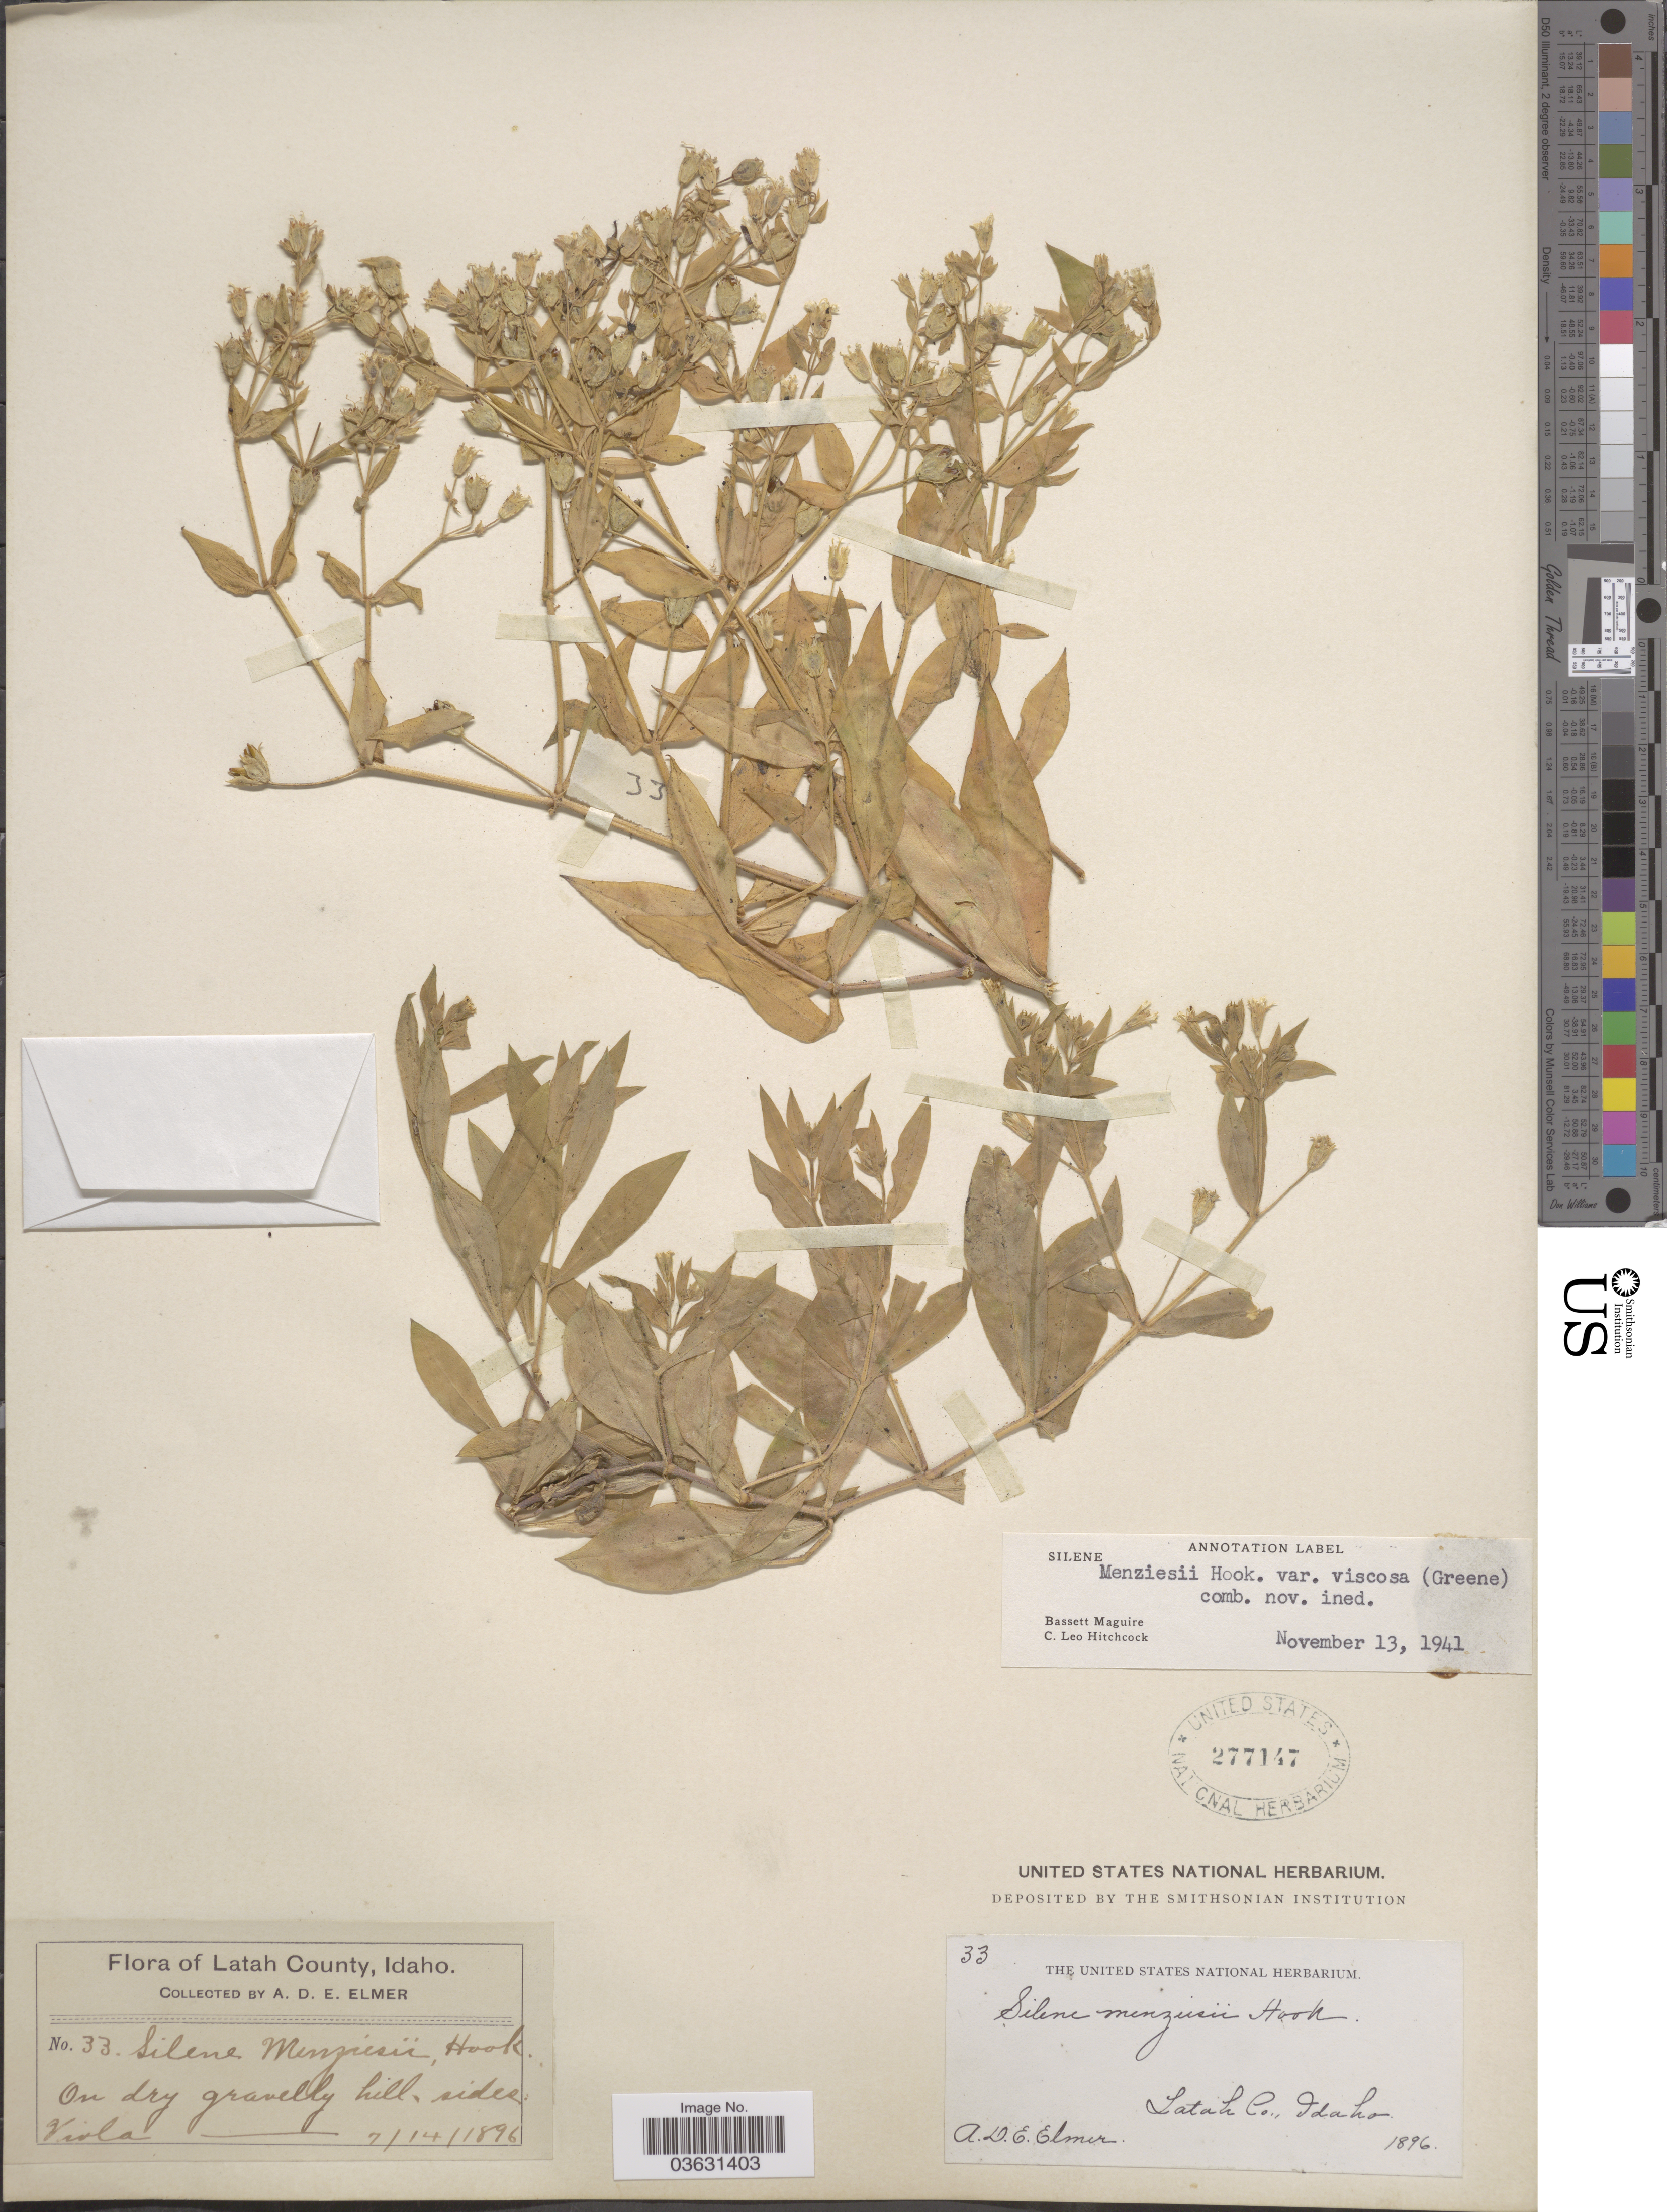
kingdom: Plantae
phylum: Tracheophyta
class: Magnoliopsida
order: Caryophyllales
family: Caryophyllaceae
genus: Silene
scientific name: Silene menziesii var. viscosa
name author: (Greene) C.L. Hitchc. & Maguire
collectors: A. D. E. Elmer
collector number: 33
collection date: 1896-07-14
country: United States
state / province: Idaho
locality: Latah County. Viola.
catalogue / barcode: US 277147